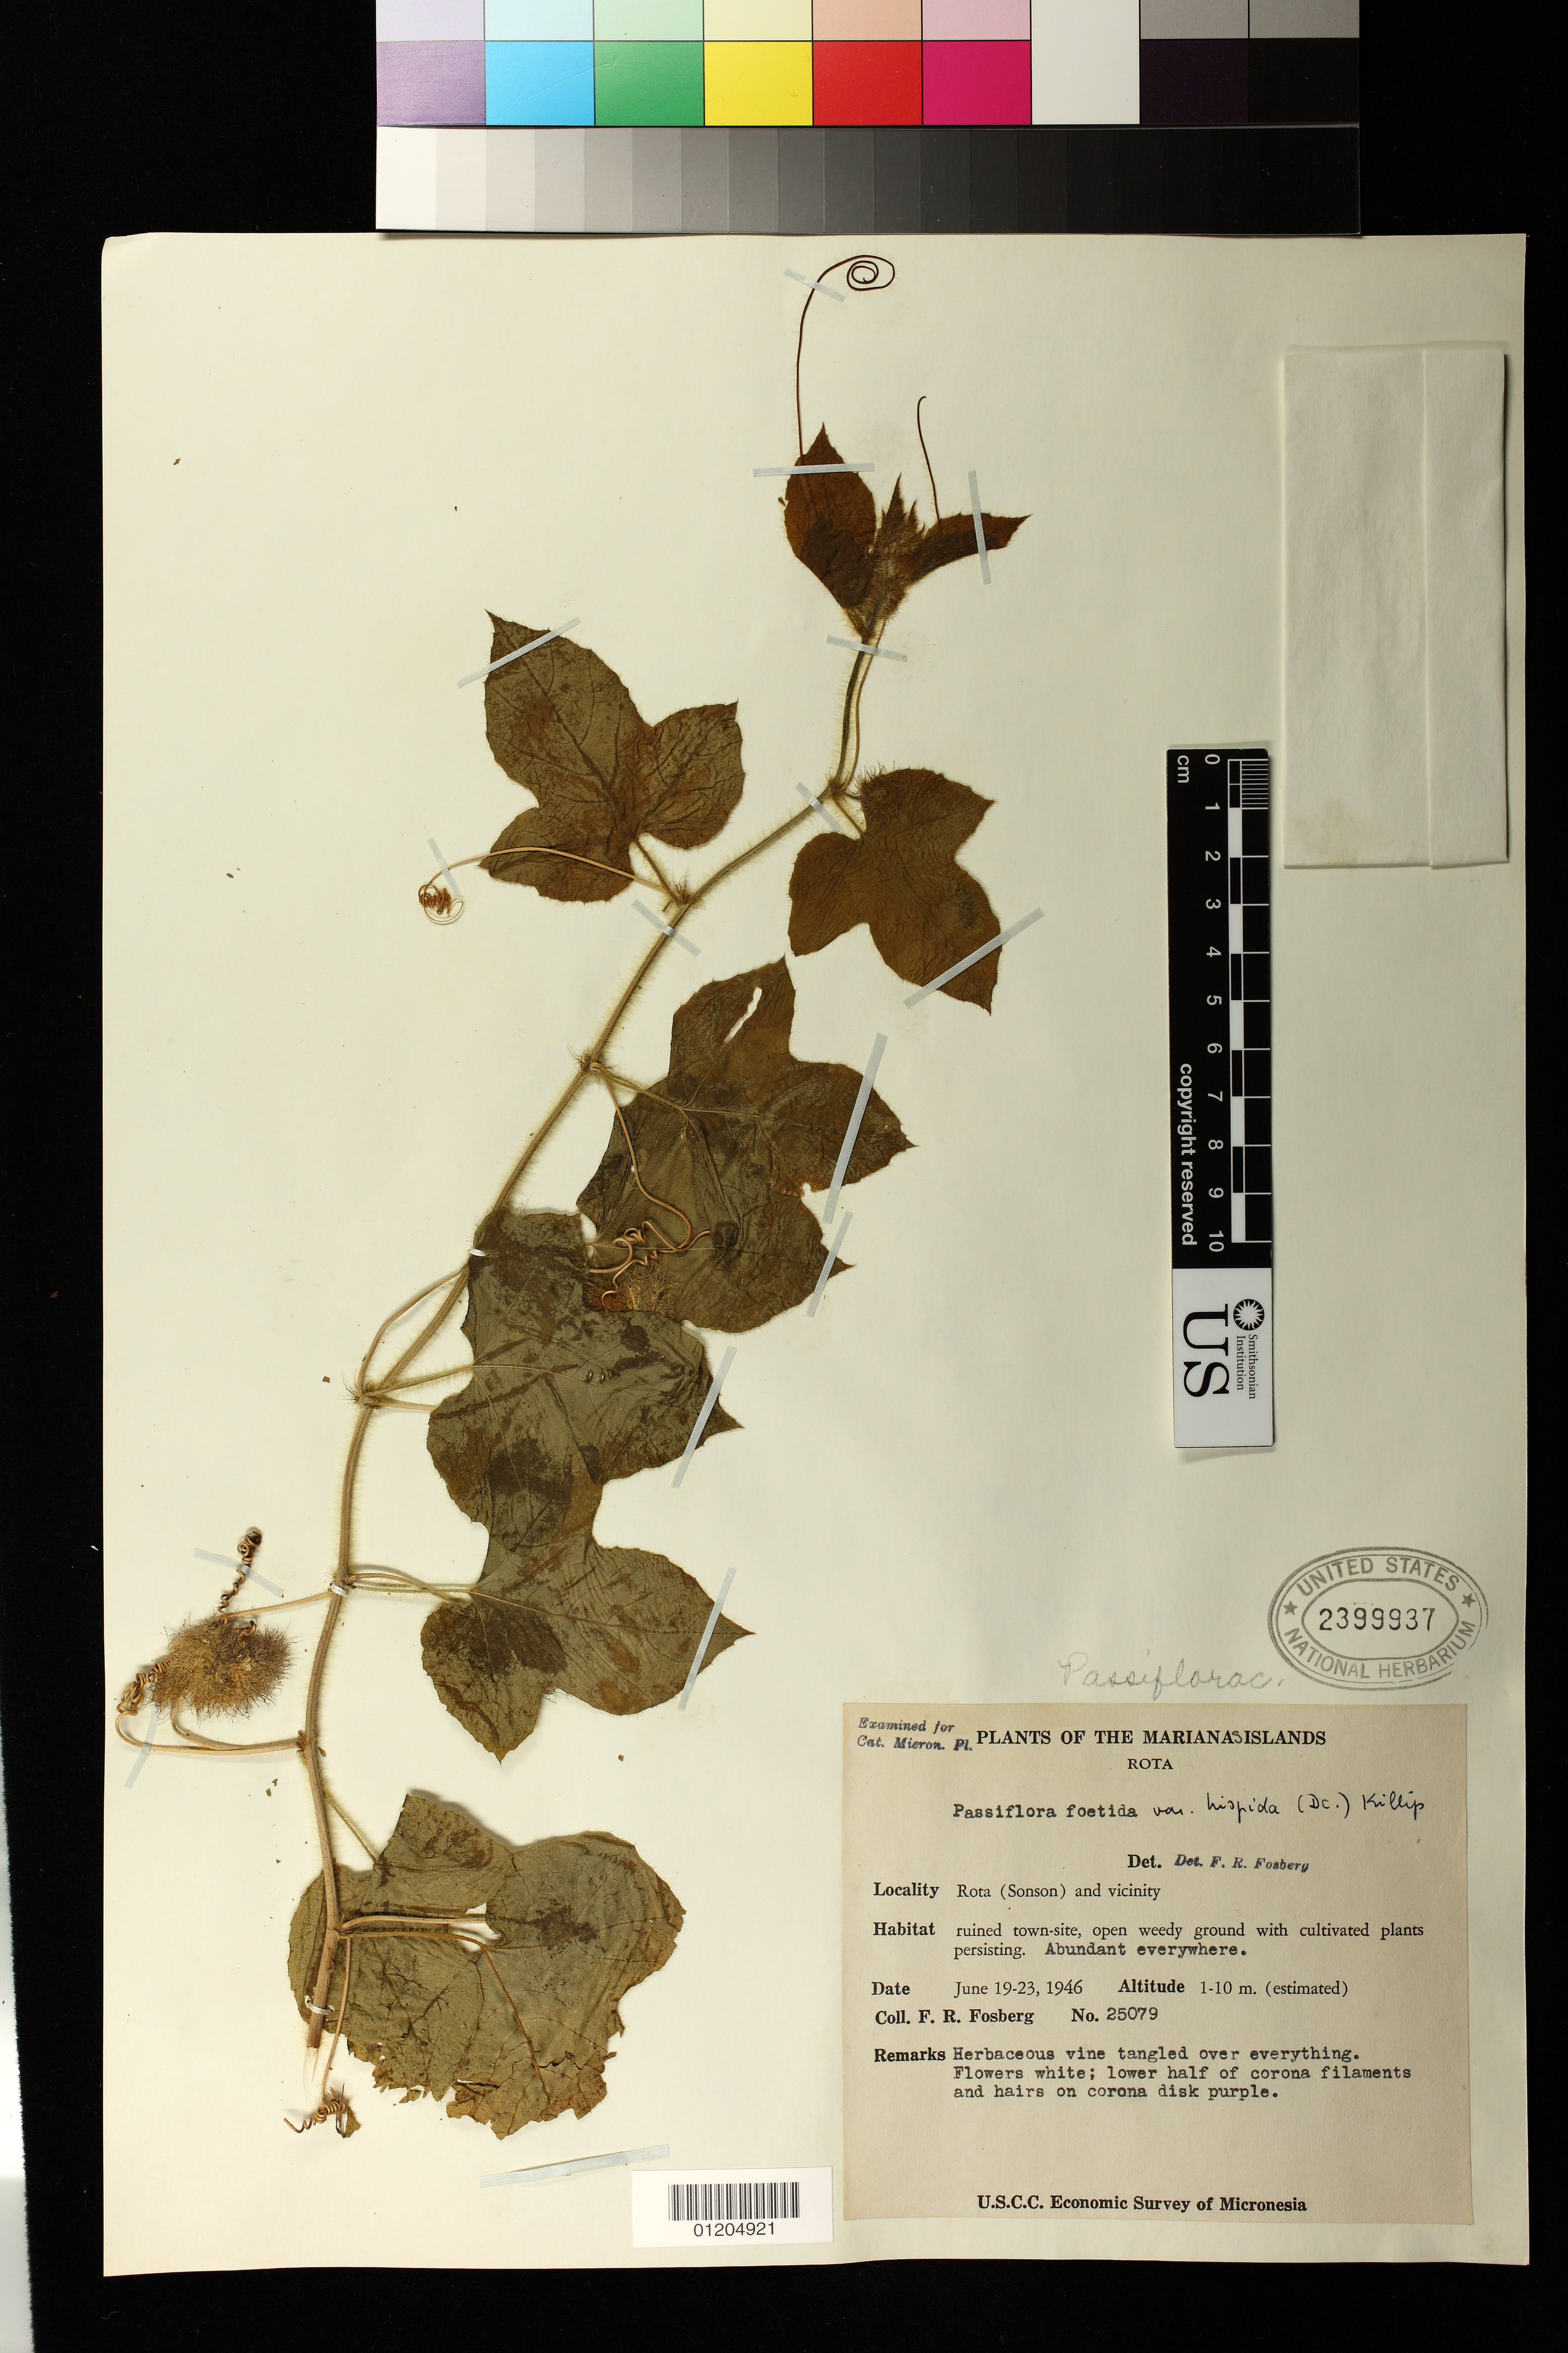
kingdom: Plantae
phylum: Tracheophyta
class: Magnoliopsida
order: Malpighiales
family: Passifloraceae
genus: Passiflora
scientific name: Passiflora foetida var. hispida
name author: (DC. ex Triana & Planch.) Killip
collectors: F. R. Fosberg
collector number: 25079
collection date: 1946-06-19/1946-06-23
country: Northern Mariana Islands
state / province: Rota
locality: Rota (Sonson) and vicinity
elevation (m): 1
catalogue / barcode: US 2399937